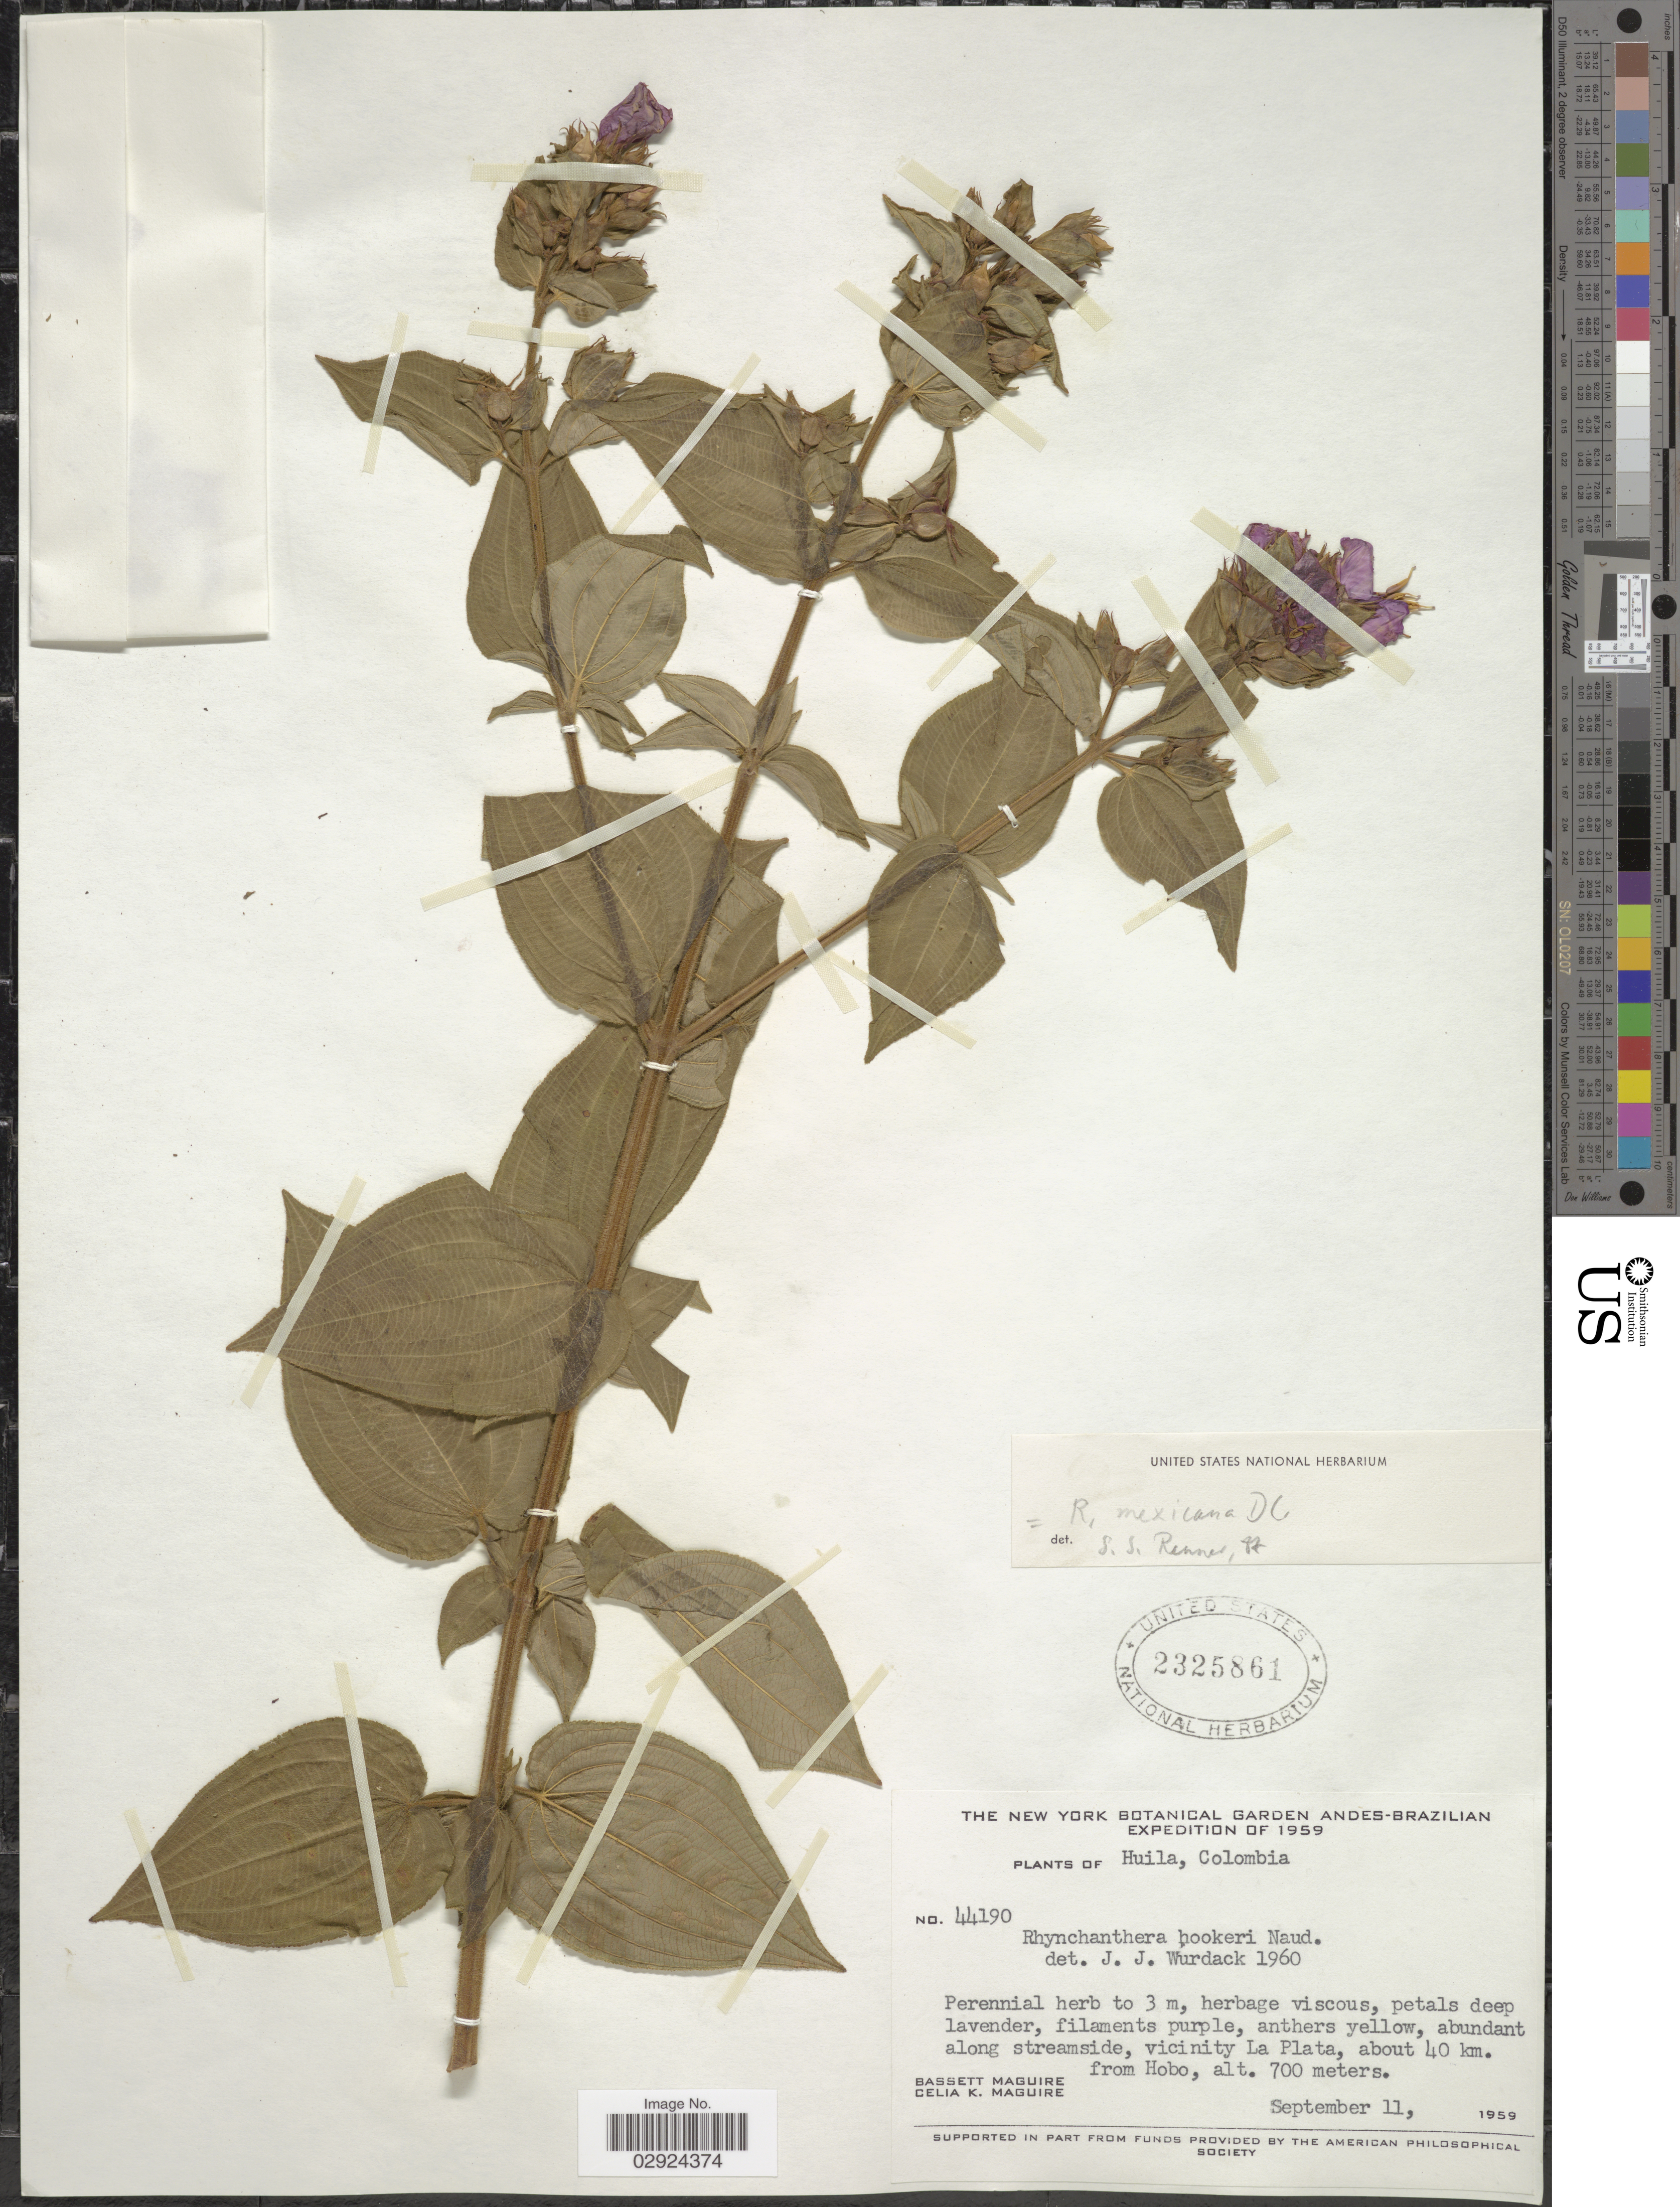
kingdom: Plantae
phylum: Tracheophyta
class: Magnoliopsida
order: Myrtales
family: Melastomataceae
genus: Rhynchanthera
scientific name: Rhynchanthera mexicana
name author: DC.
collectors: B. Maguire & C. K. Maguire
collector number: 44190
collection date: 1959-09-11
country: Colombia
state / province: Huila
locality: Huila, abundant along streamside, vicinity La Plata, about 40 km. from Hobo.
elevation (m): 700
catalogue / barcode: US 2325861